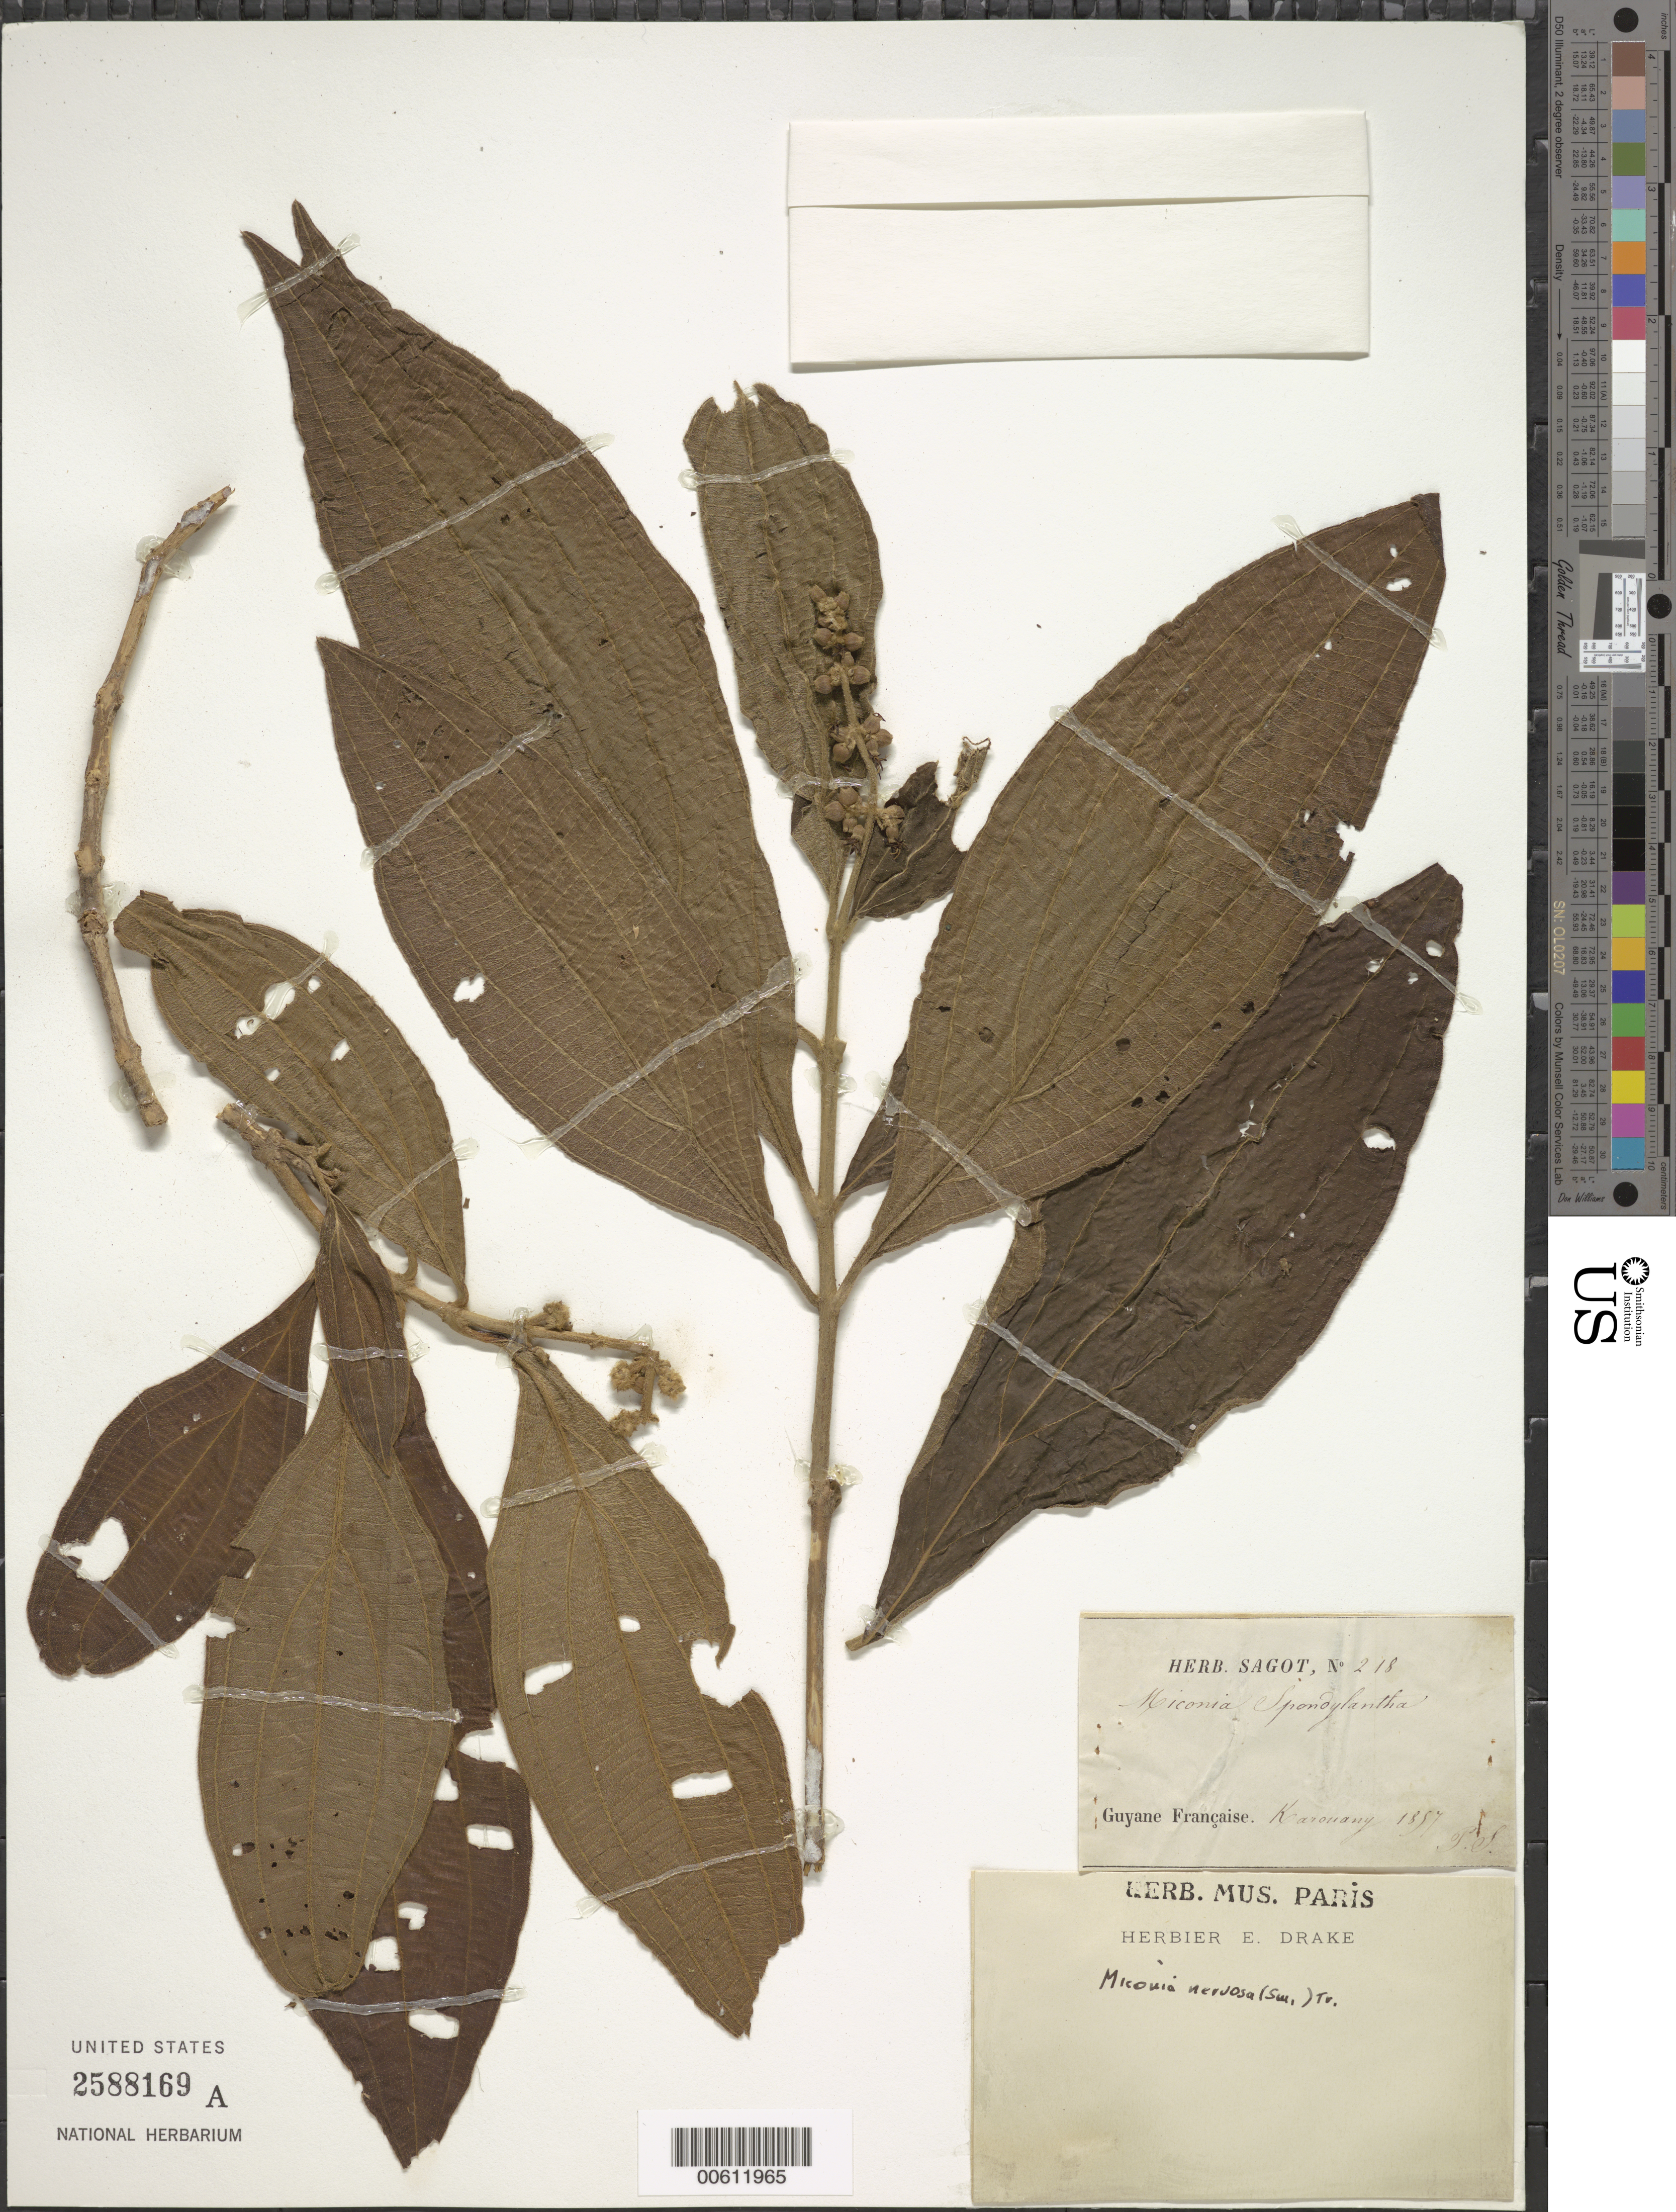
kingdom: Plantae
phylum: Tracheophyta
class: Magnoliopsida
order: Myrtales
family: Melastomataceae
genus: Miconia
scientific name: Miconia nervosa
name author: (Sm.) Triana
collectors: P. A. Sagot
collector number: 218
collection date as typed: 1857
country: French Guiana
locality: Karouany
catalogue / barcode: US 2588169A